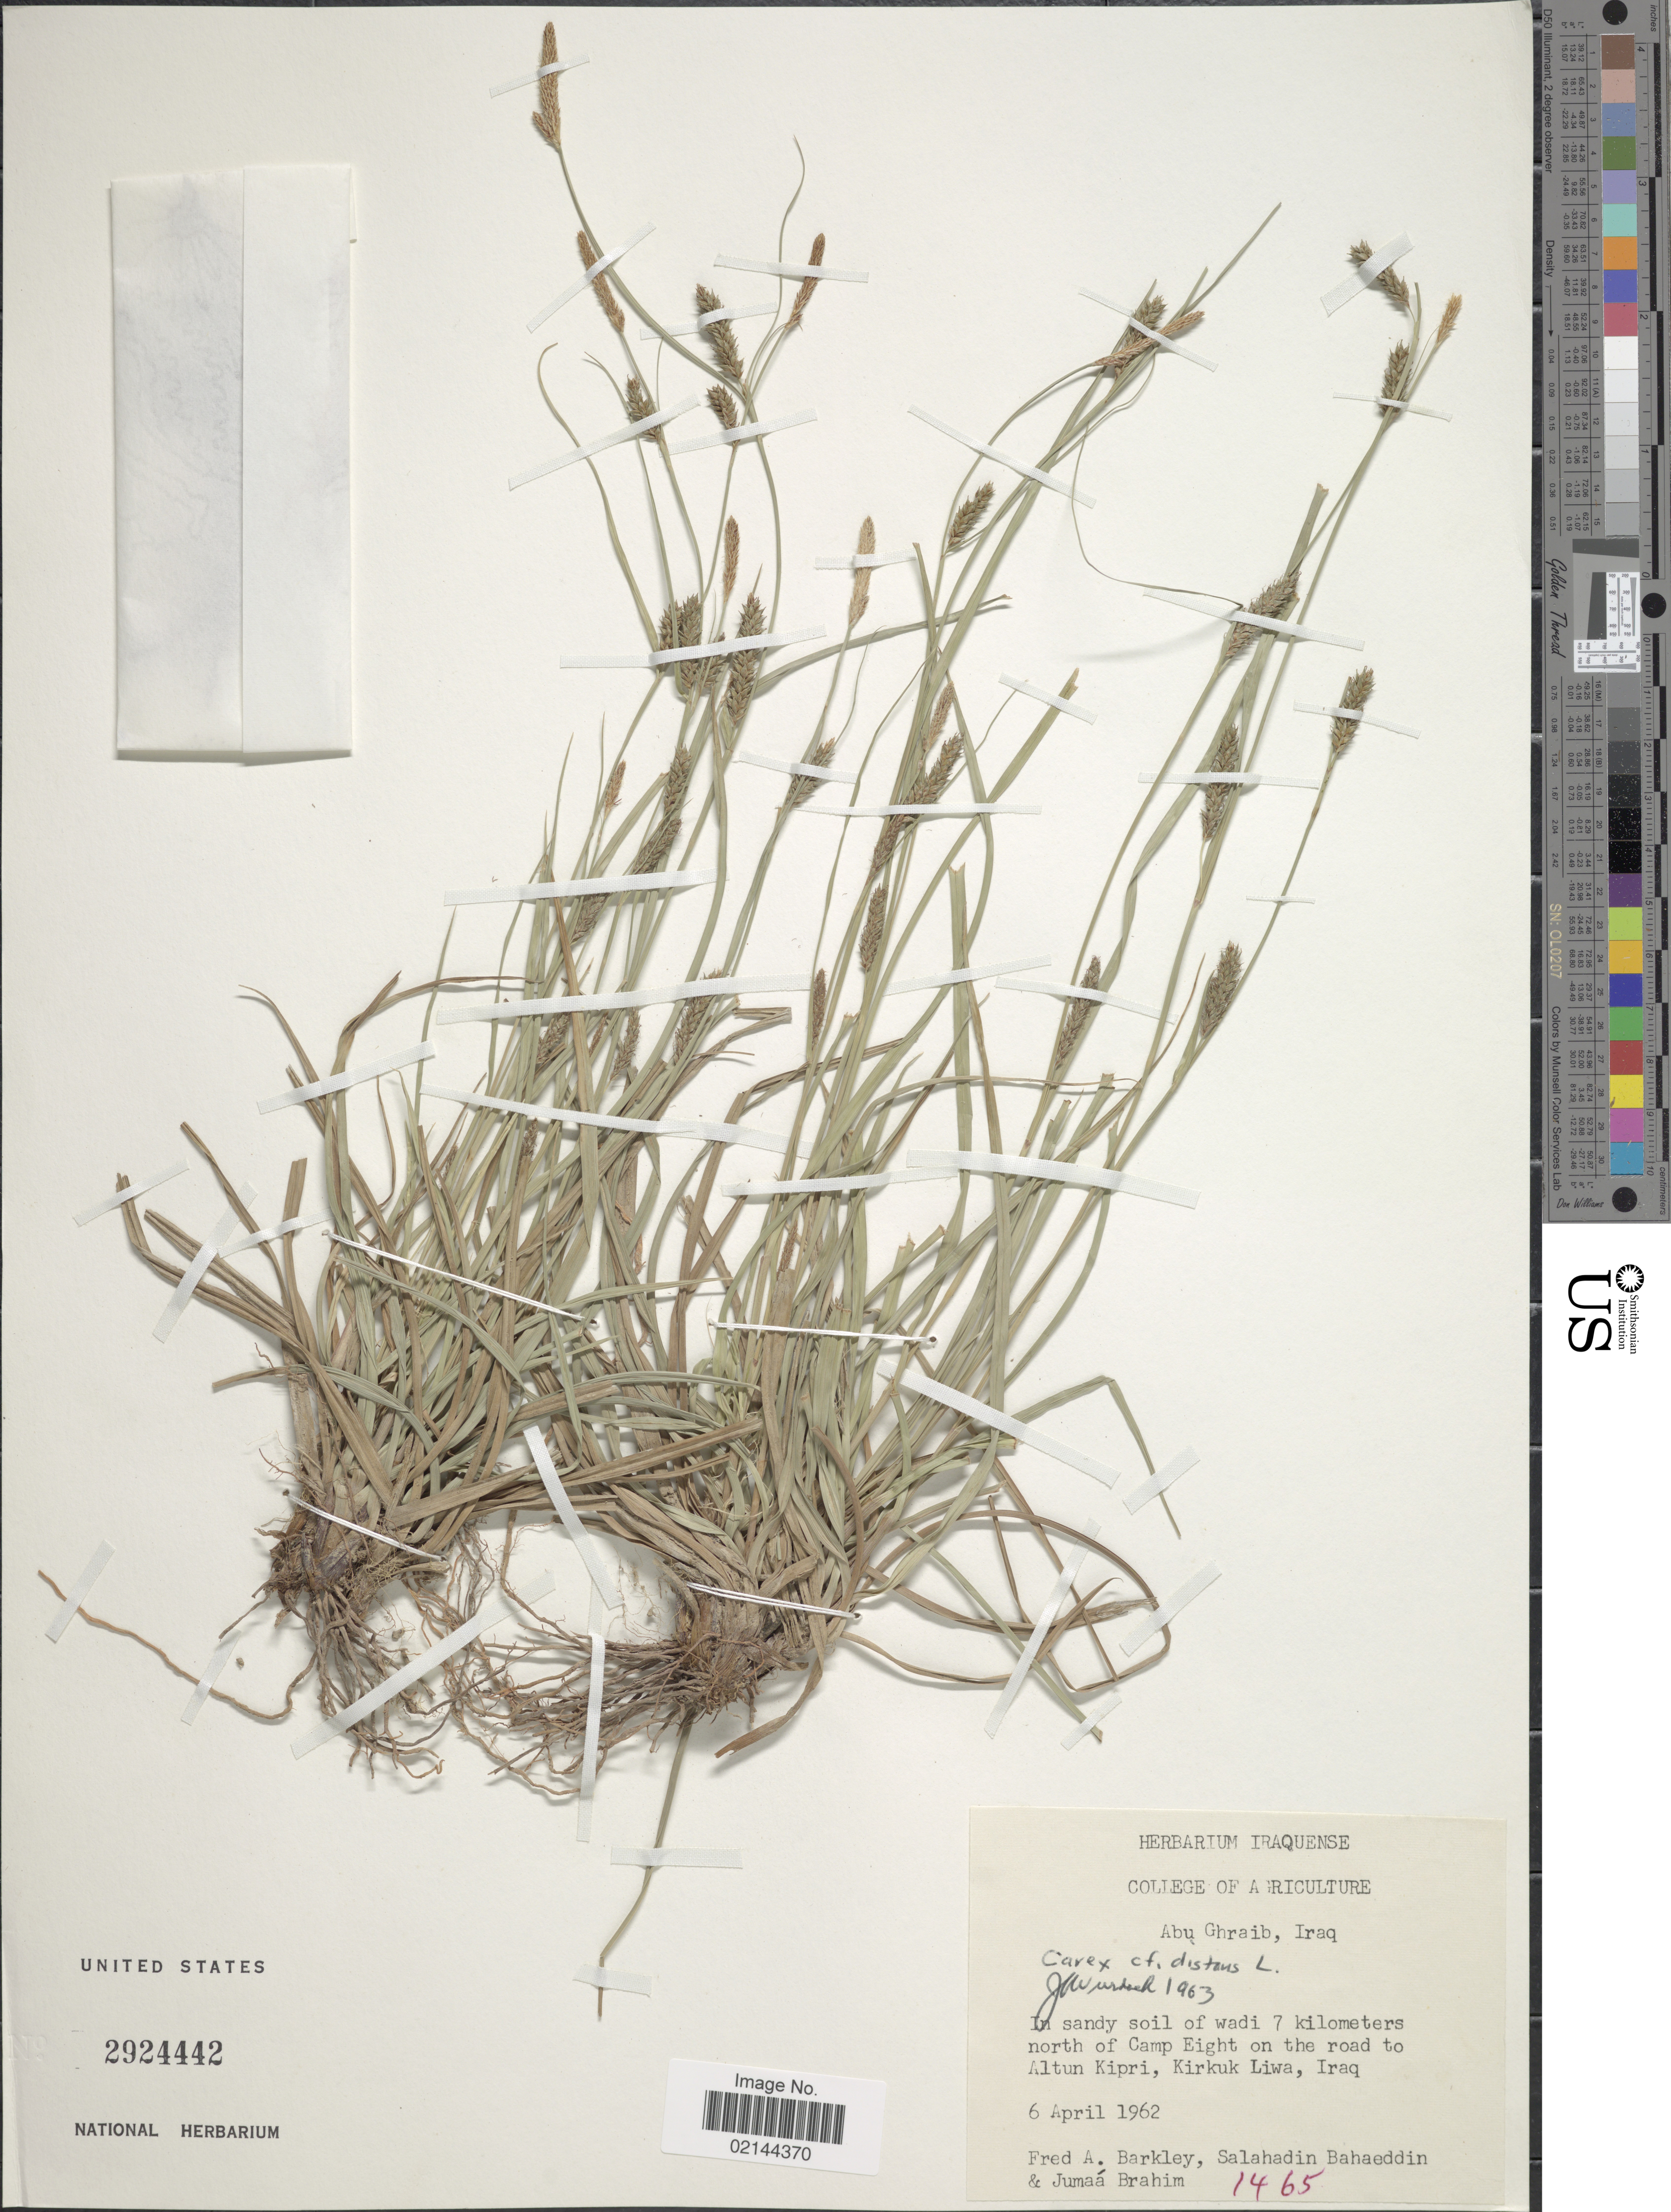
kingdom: Plantae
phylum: Tracheophyta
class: Liliopsida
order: Poales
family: Cyperaceae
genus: Carex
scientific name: Carex distans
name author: L.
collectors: F. A. Barkley, S. Bahaeddin & Brahim M., J.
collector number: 1465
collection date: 1962-04-06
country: Iraq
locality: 7 kilometers north of Camp Eight on the road to Altun Kipri, Kirkuk Liwa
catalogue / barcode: US 2924442